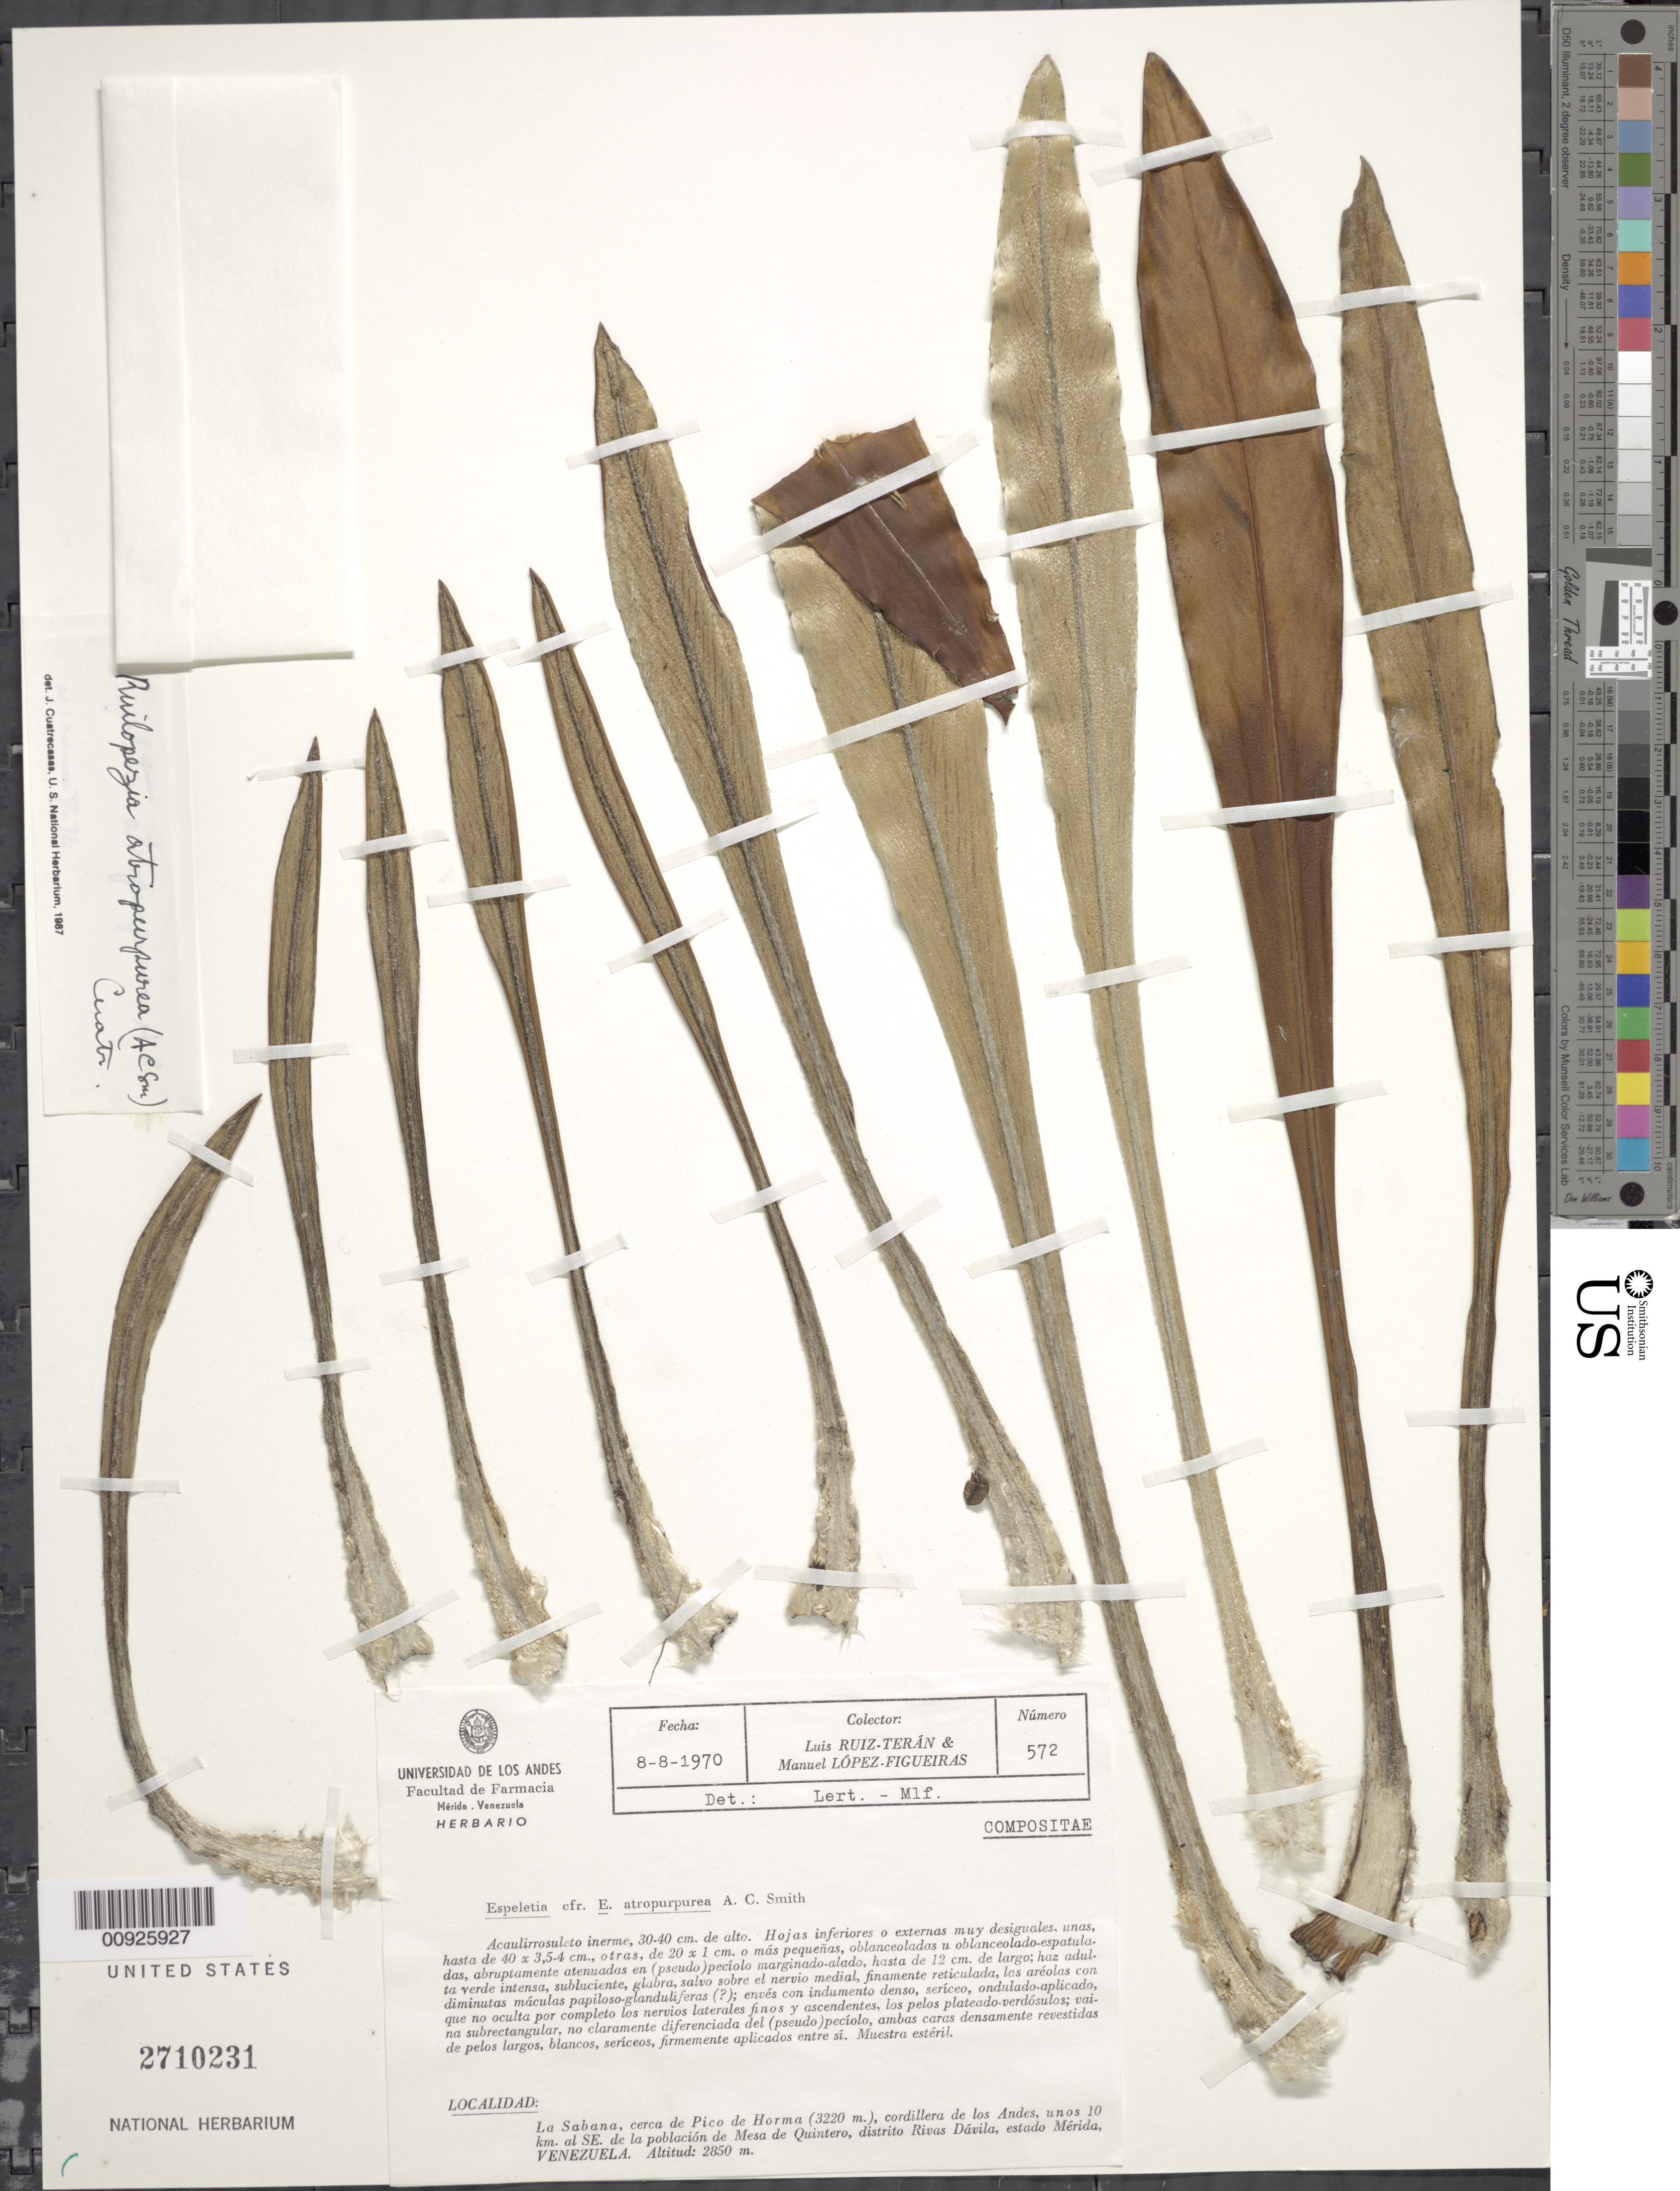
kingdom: Plantae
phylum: Tracheophyta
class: Magnoliopsida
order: Asterales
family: Asteraceae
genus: Ruilopezia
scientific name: Ruilopezia atropurpurea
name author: (A.C. Sm.) Cuatrec.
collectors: L. E. Ruíz-Terán & M. López Figueiras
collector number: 572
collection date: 1970-08-08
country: Venezuela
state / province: Mérida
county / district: Rivas Dávila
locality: La Sabana, cerca de Pico de Horma (3220 m), cordillera de los Andes, unos 10 km al SE de la población Mesa de Quintero.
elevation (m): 2850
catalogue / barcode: US 2710231